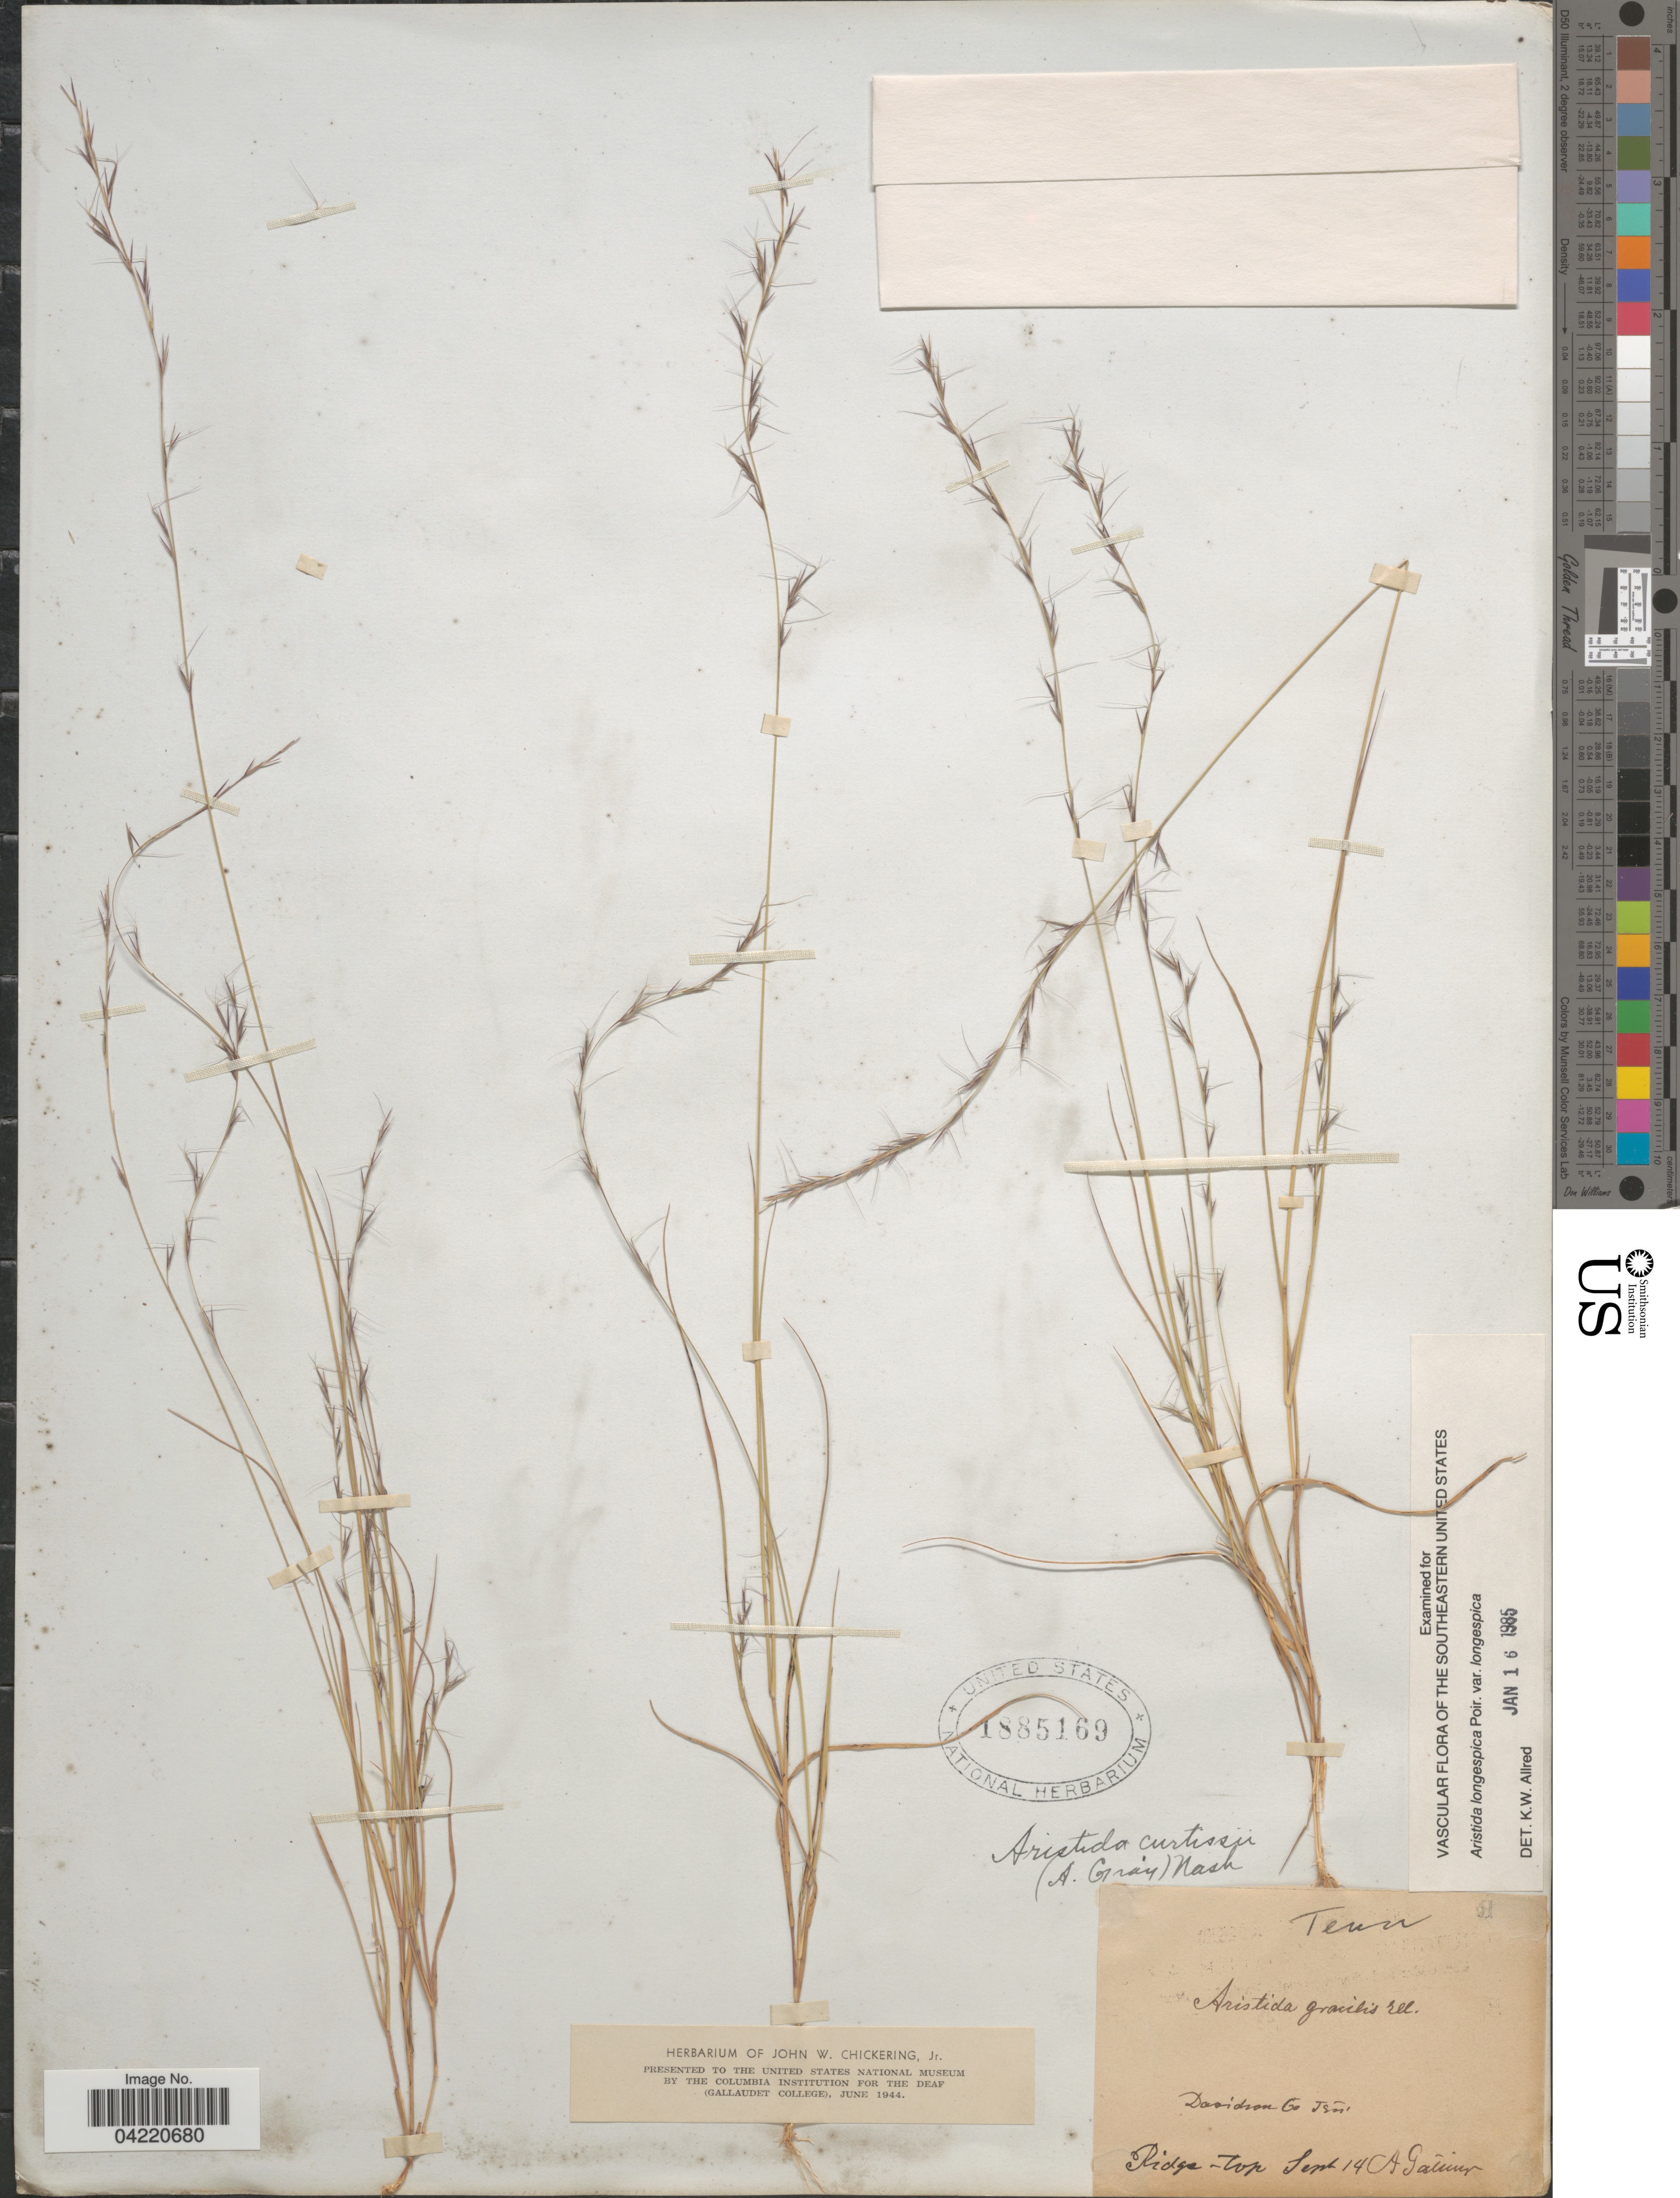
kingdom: Plantae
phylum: Tracheophyta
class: Liliopsida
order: Poales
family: Poaceae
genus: Aristida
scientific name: Aristida longespica var. longespica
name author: Poir.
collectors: A. Gattinger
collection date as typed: Transcribed d/m/y: /9/14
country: United States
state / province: Tennessee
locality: Davidson Co. Ridge-top.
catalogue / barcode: US 1885169